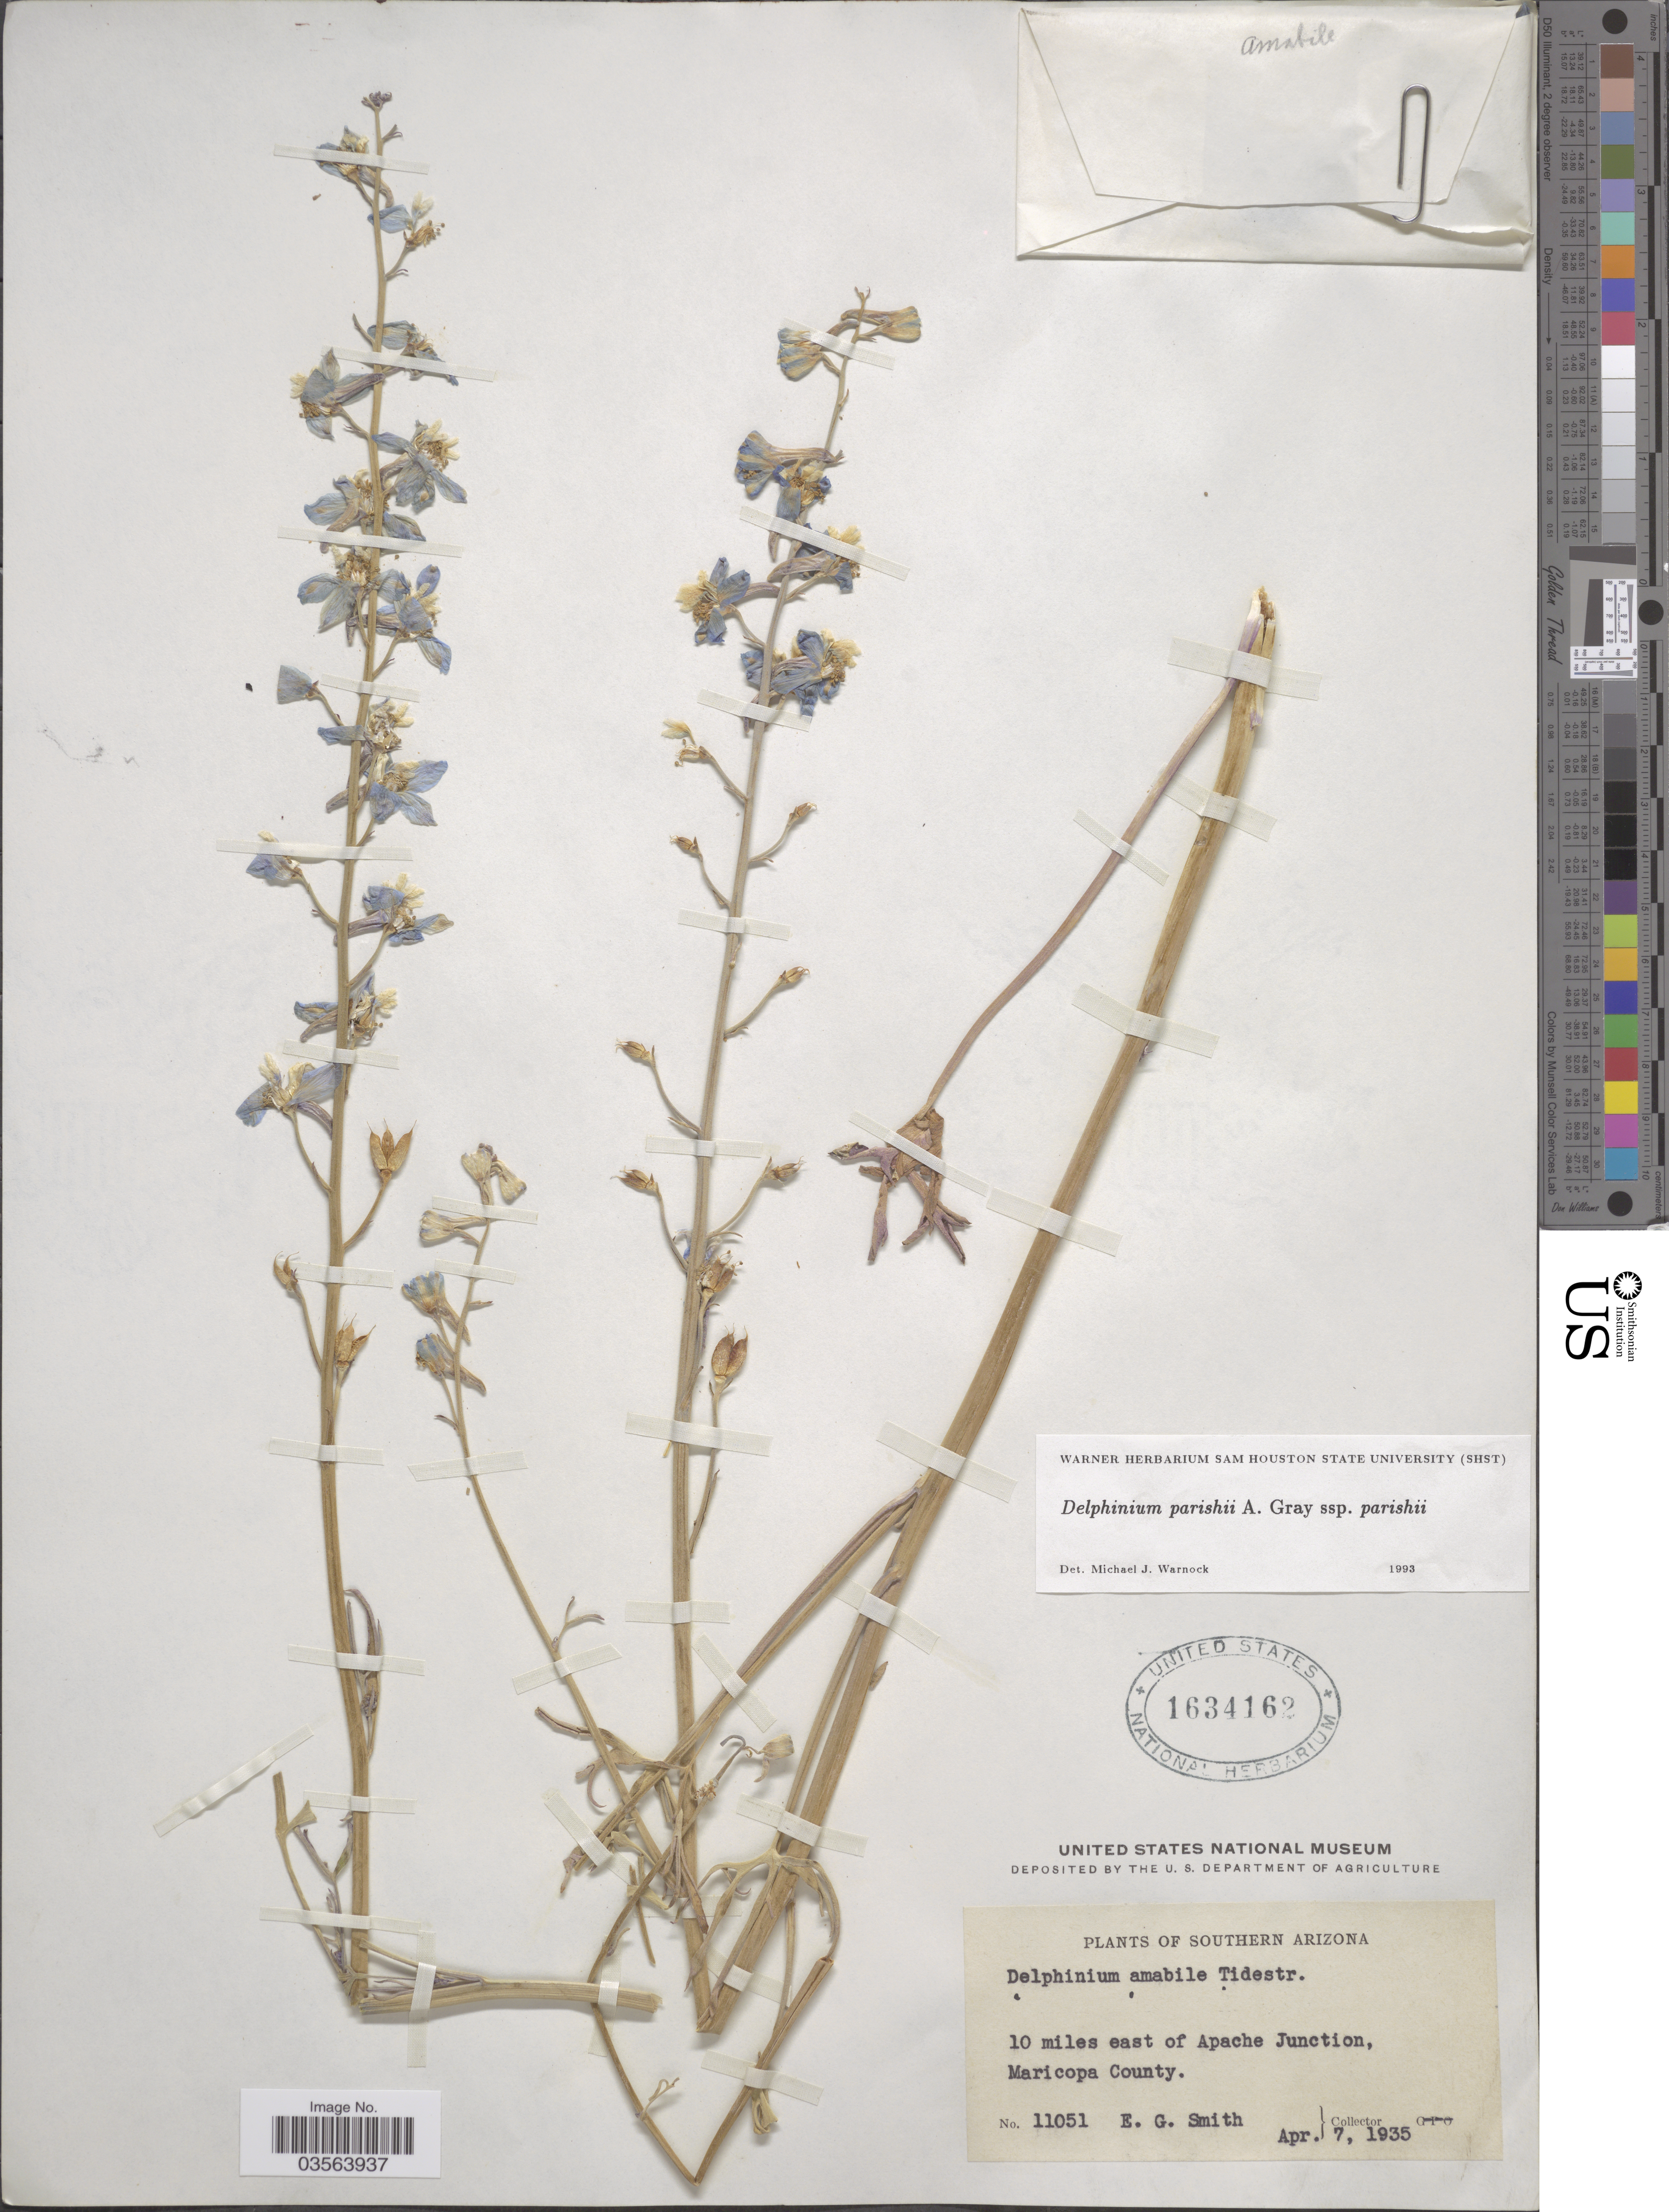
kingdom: Plantae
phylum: Tracheophyta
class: Magnoliopsida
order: Ranunculales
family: Ranunculaceae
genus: Delphinium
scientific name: Delphinium parishii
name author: A. Gray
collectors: E. G. Smith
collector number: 11051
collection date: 1935-04-07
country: United States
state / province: Arizona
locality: Southern Arizona. 10 miles east of Apache Junction, Maricopa County.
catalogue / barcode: US 1634162